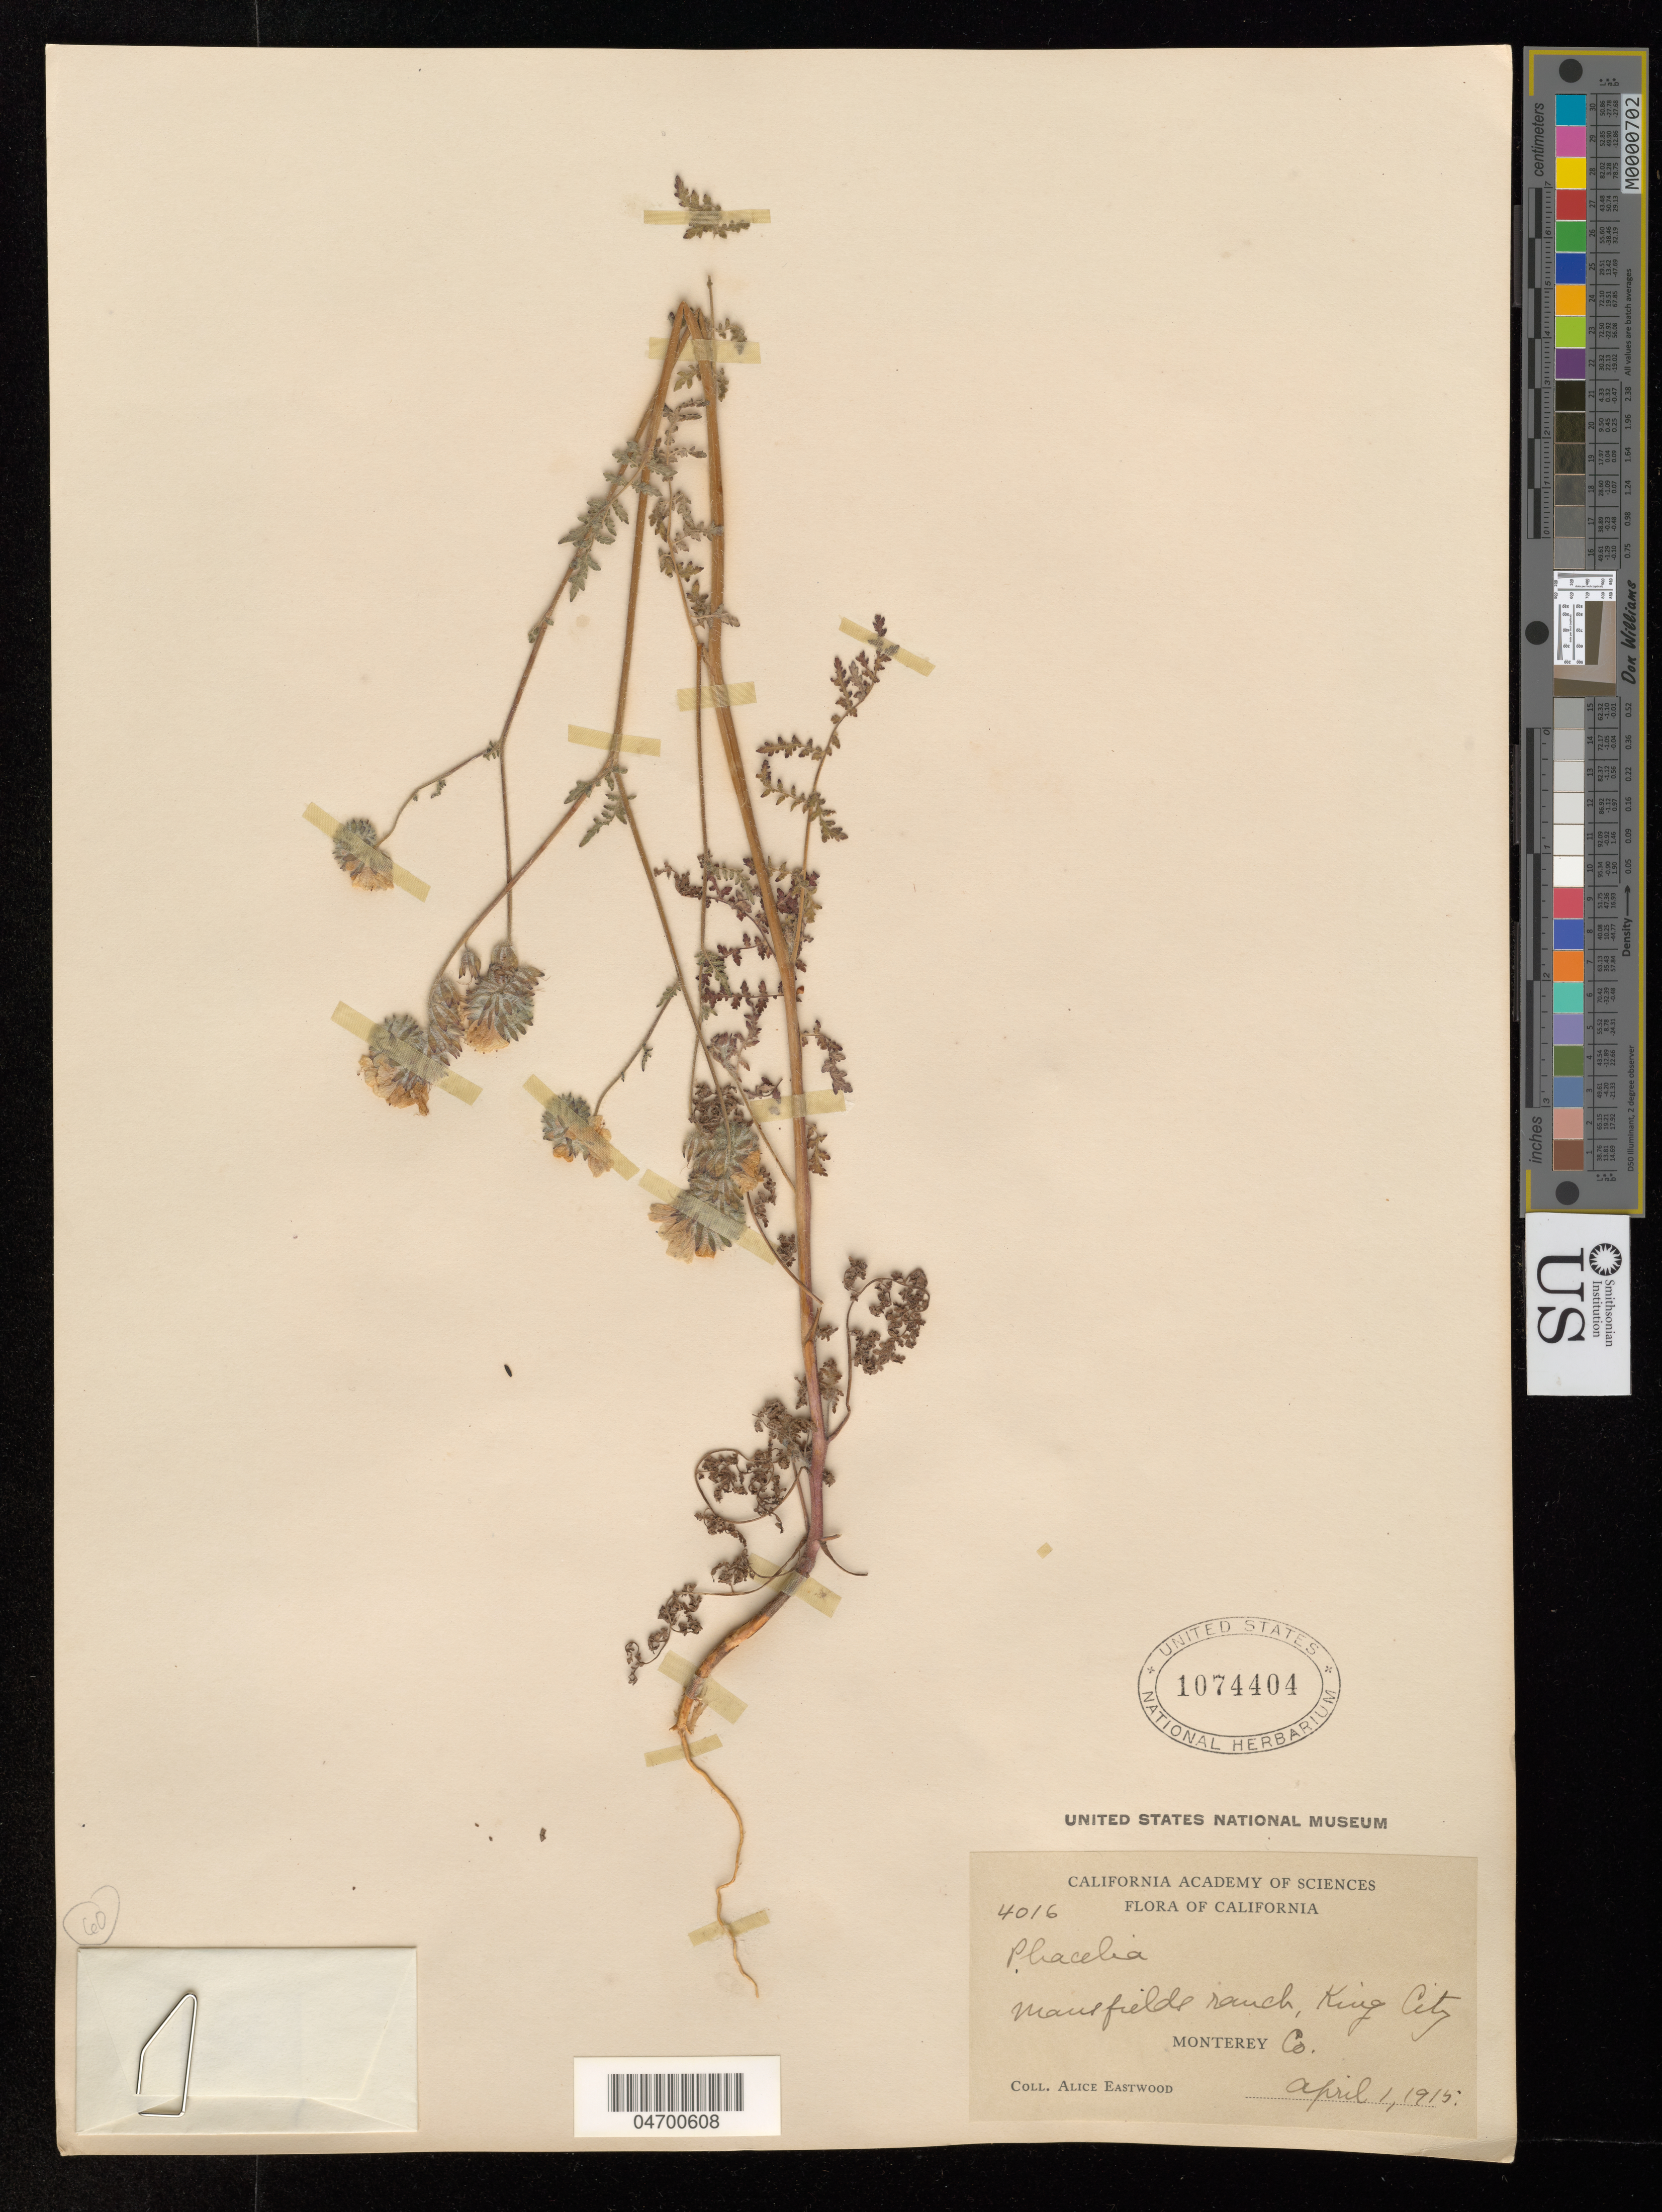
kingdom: Plantae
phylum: Tracheophyta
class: Magnoliopsida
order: Boraginales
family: Hydrophyllaceae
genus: Phacelia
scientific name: Phacelia sp.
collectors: A. Eastwood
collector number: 4016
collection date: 1915-04-01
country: United States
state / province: California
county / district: Monterey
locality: Mansfield ranch, King City. Monterey Co.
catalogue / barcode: US 1074404